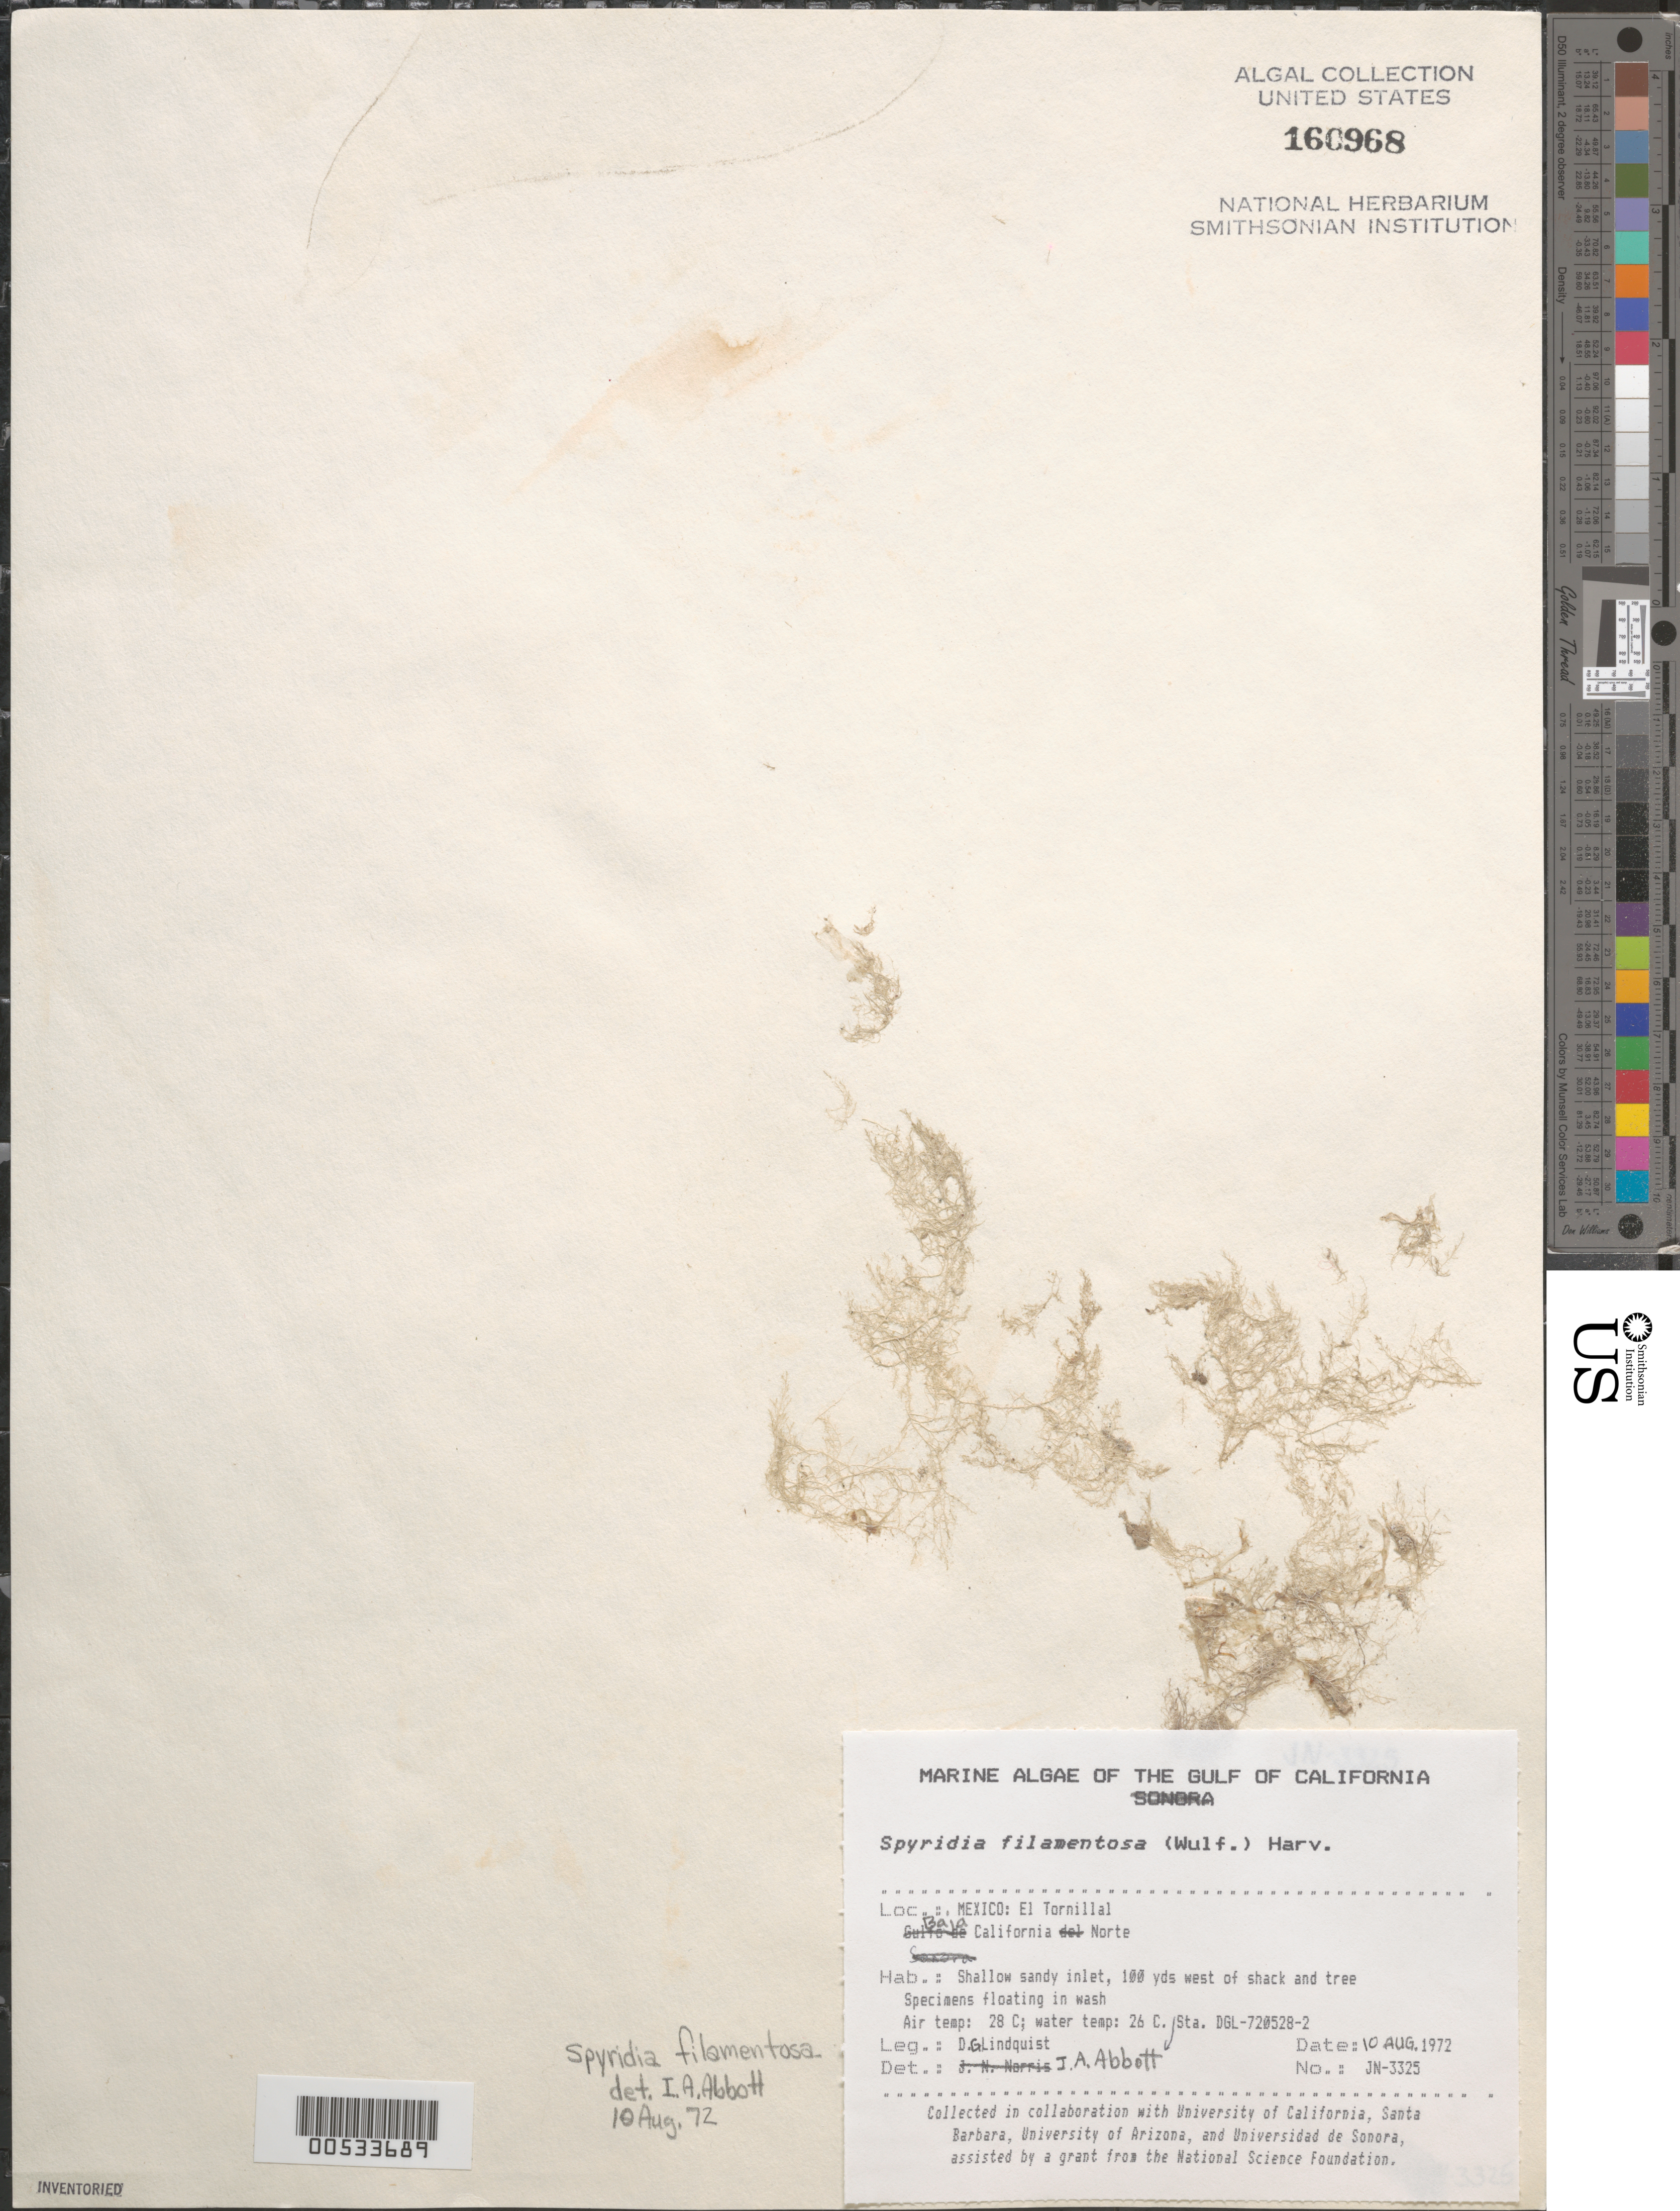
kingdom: Plantae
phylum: Rhodophyta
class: Florideophyceae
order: Ceramiales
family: Spyridiaceae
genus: Spyridia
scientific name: Spyridia filamentosa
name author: (Wulfen) Harv.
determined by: Abbott, Isabella A.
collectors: D. Lindquist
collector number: JN-3325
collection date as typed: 10 Aug 1972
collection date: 1972-08-10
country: Mexico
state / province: Baja California Norte / Baja California Sur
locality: El Tornillal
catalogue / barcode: US 160968